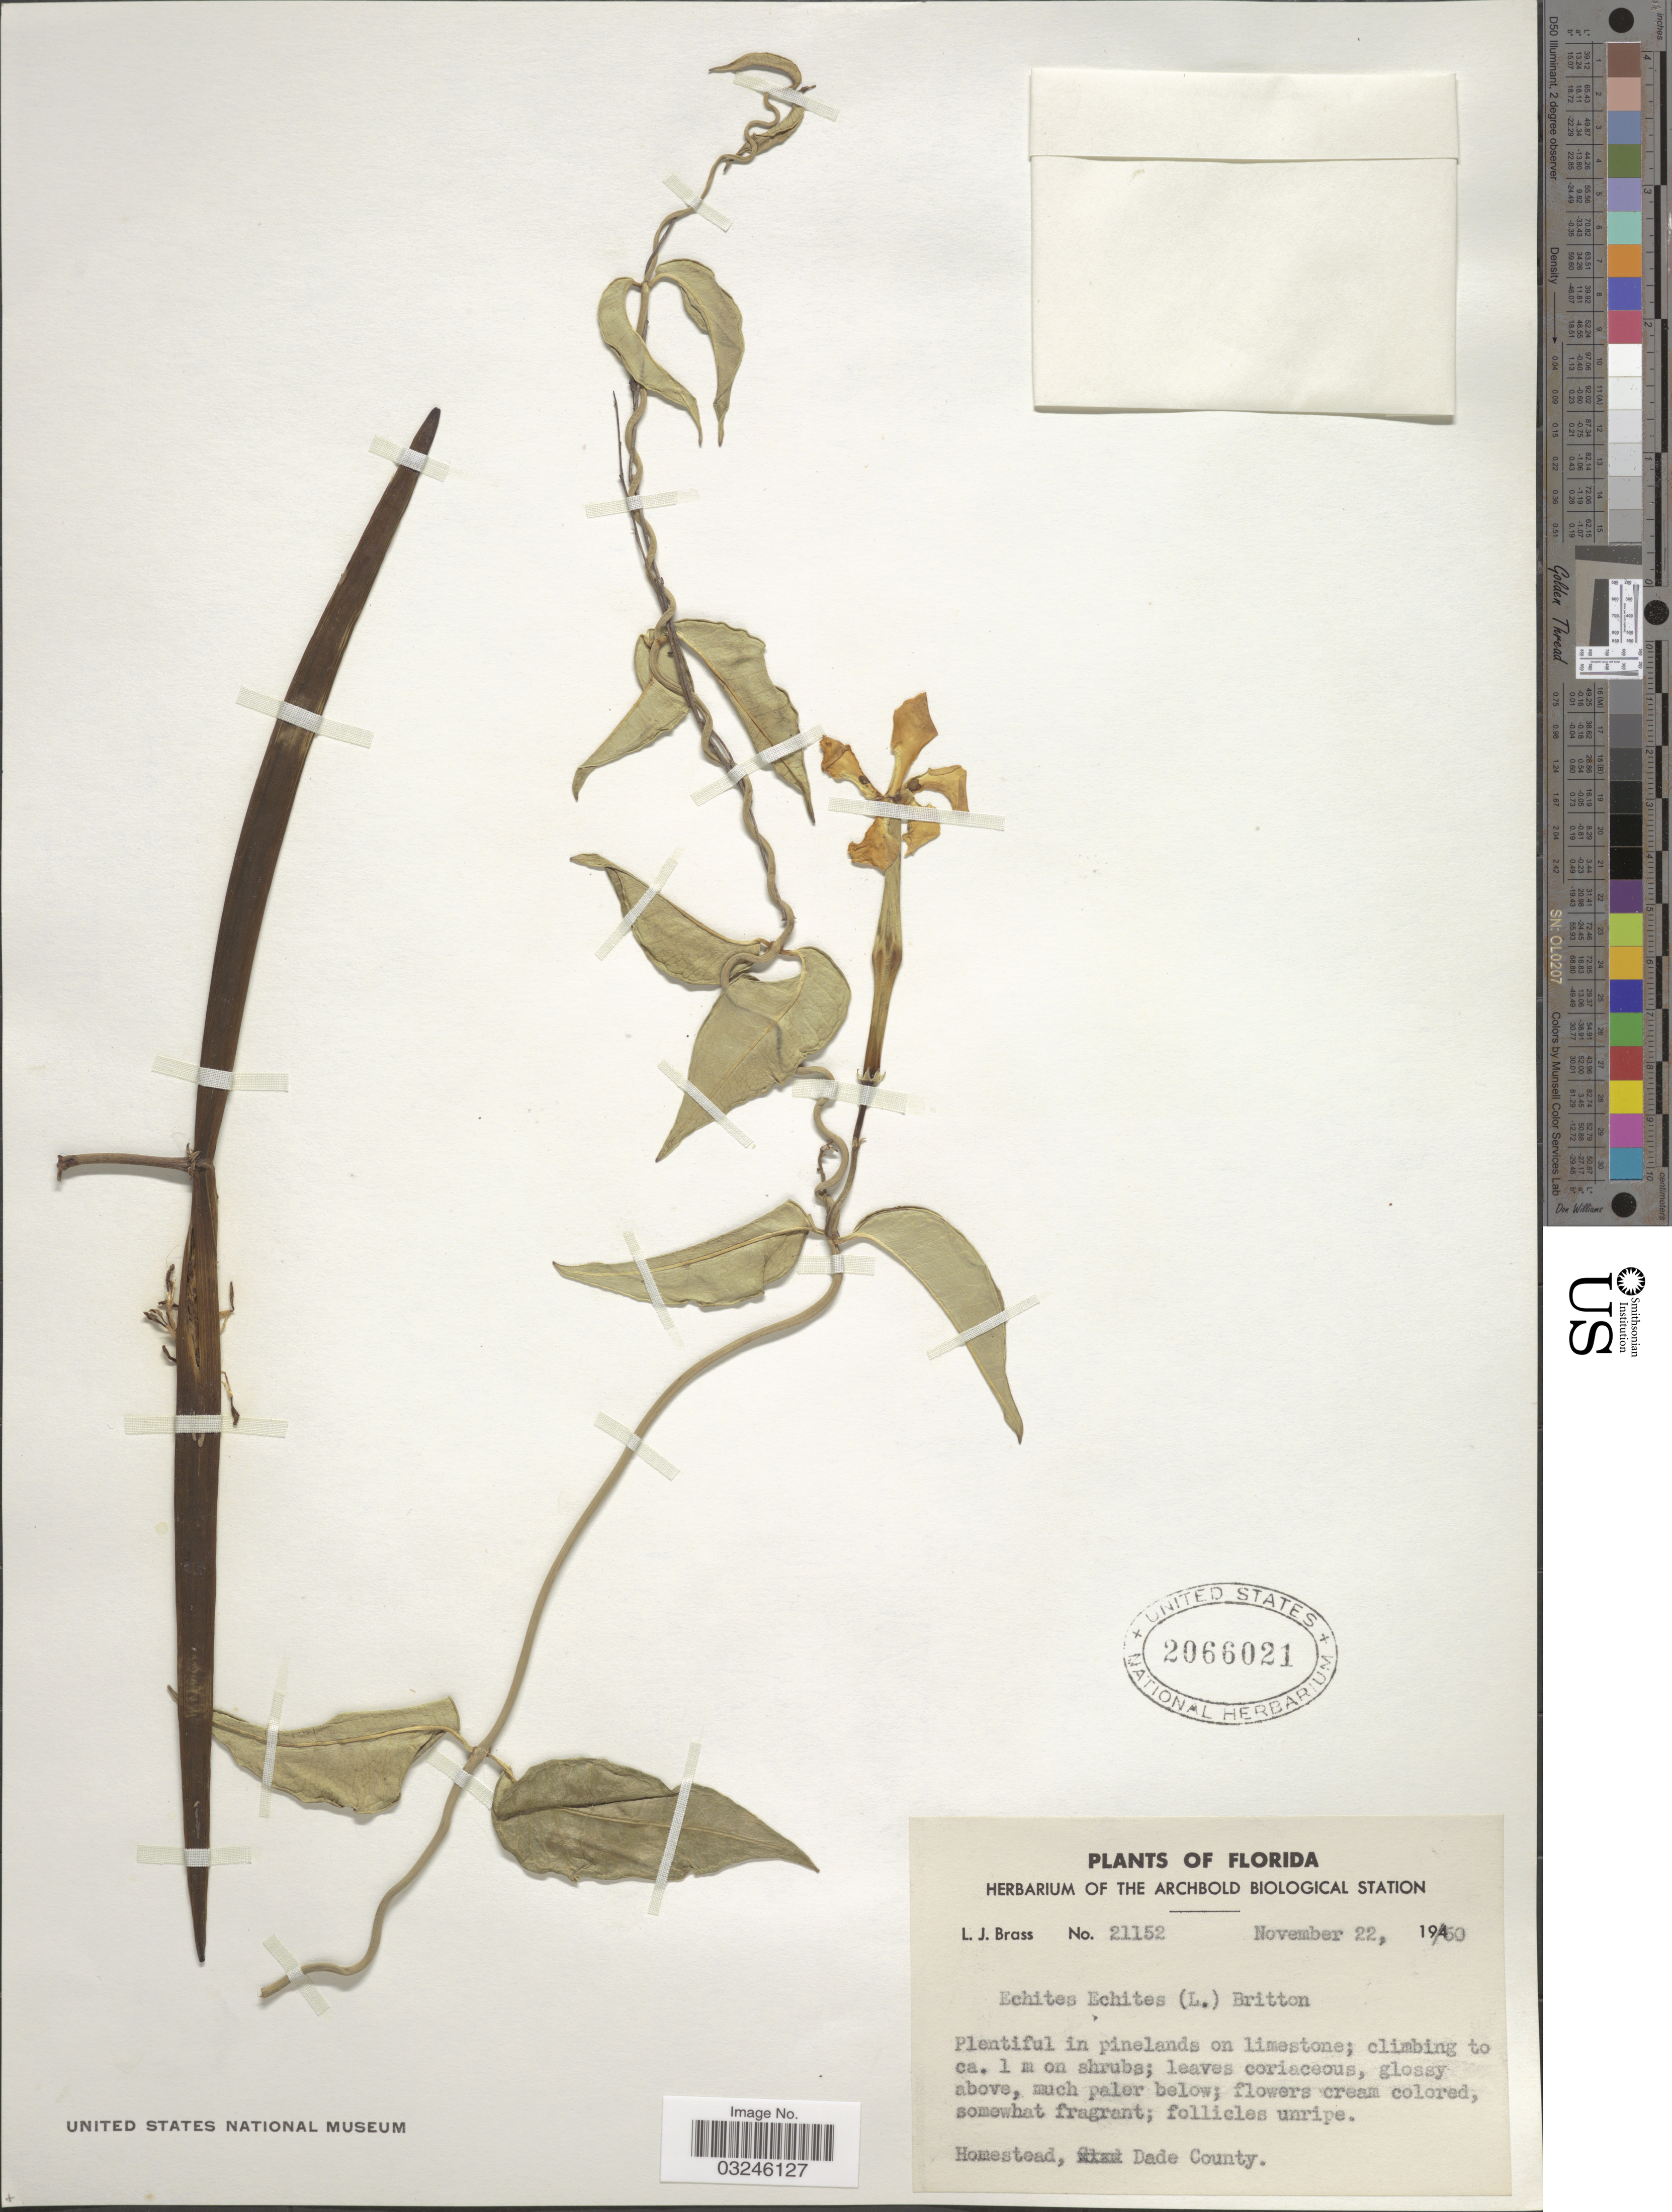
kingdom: Plantae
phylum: Tracheophyta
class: Magnoliopsida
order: Gentianales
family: Apocynaceae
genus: Echites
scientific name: Echites umbellatus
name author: Jacq.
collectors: L. J. Brass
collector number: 21152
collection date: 1950-11-22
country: United States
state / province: Florida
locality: Homestead, Dade County.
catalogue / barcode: US 2066021